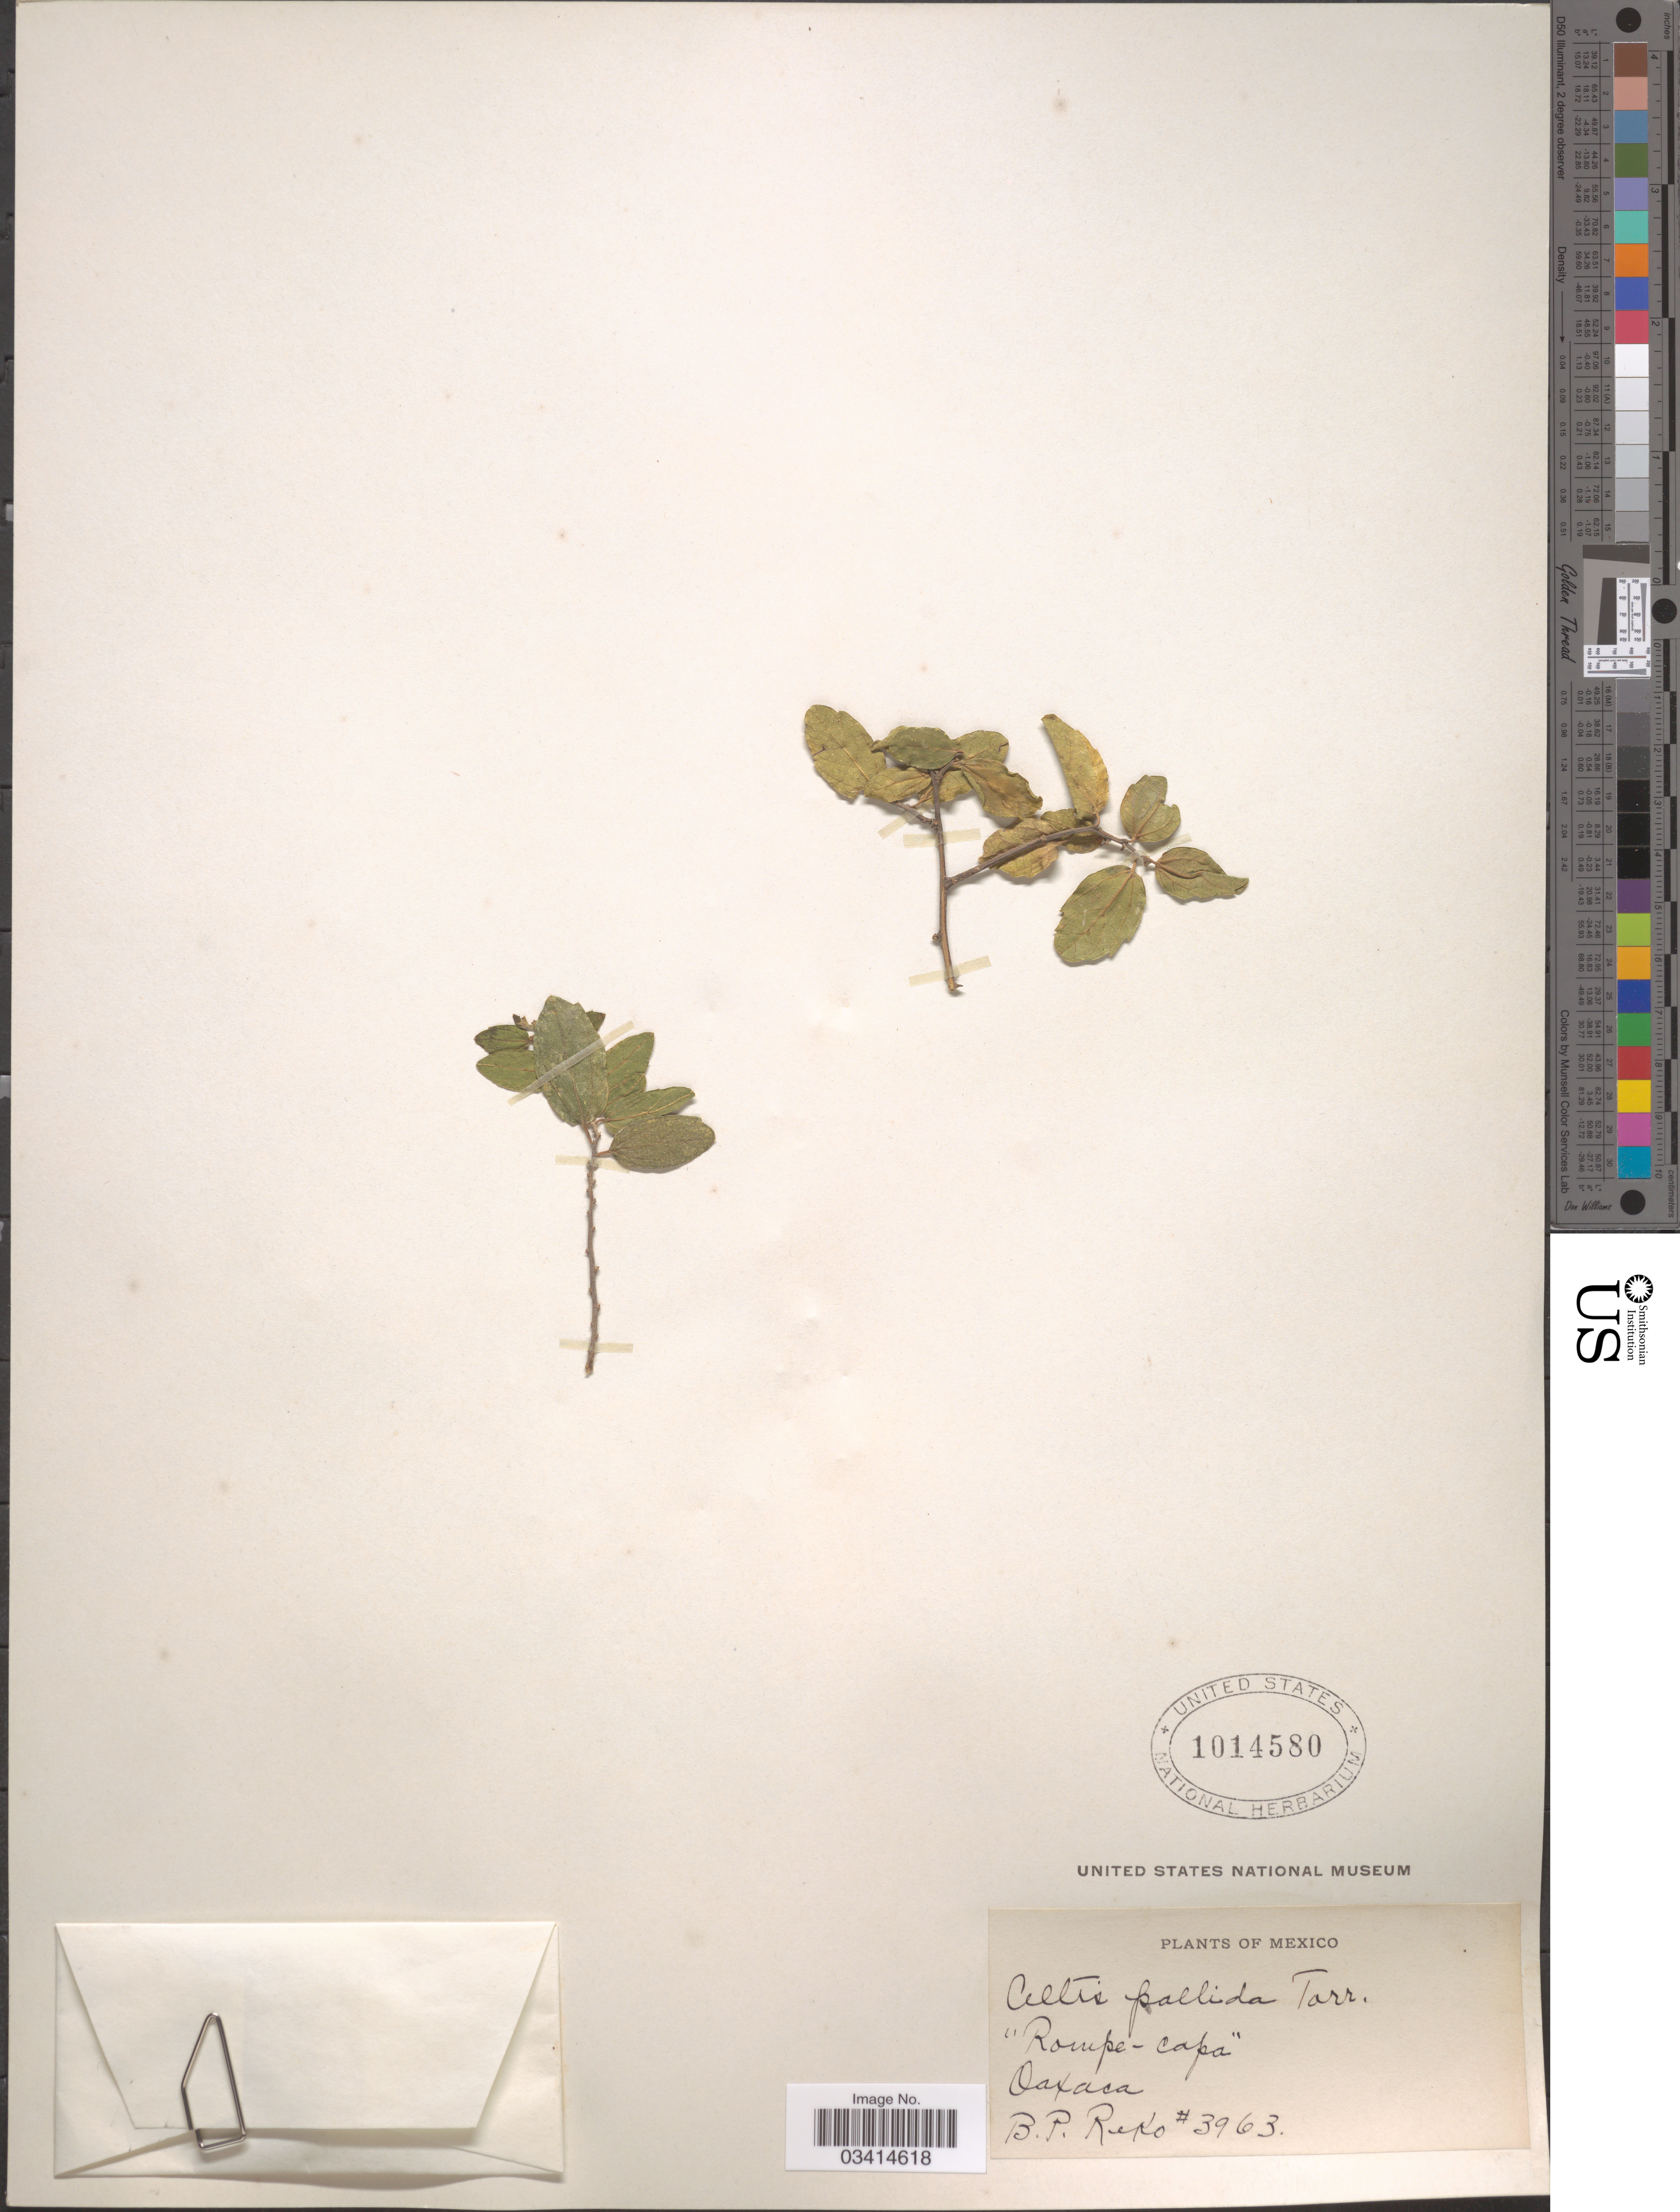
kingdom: Plantae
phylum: Tracheophyta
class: Magnoliopsida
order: Rosales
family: Cannabaceae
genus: Celtis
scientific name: Celtis pallida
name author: Torr. in Emory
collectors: B. P. Reko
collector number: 3963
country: Mexico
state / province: Oaxaca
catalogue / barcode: US 1014580